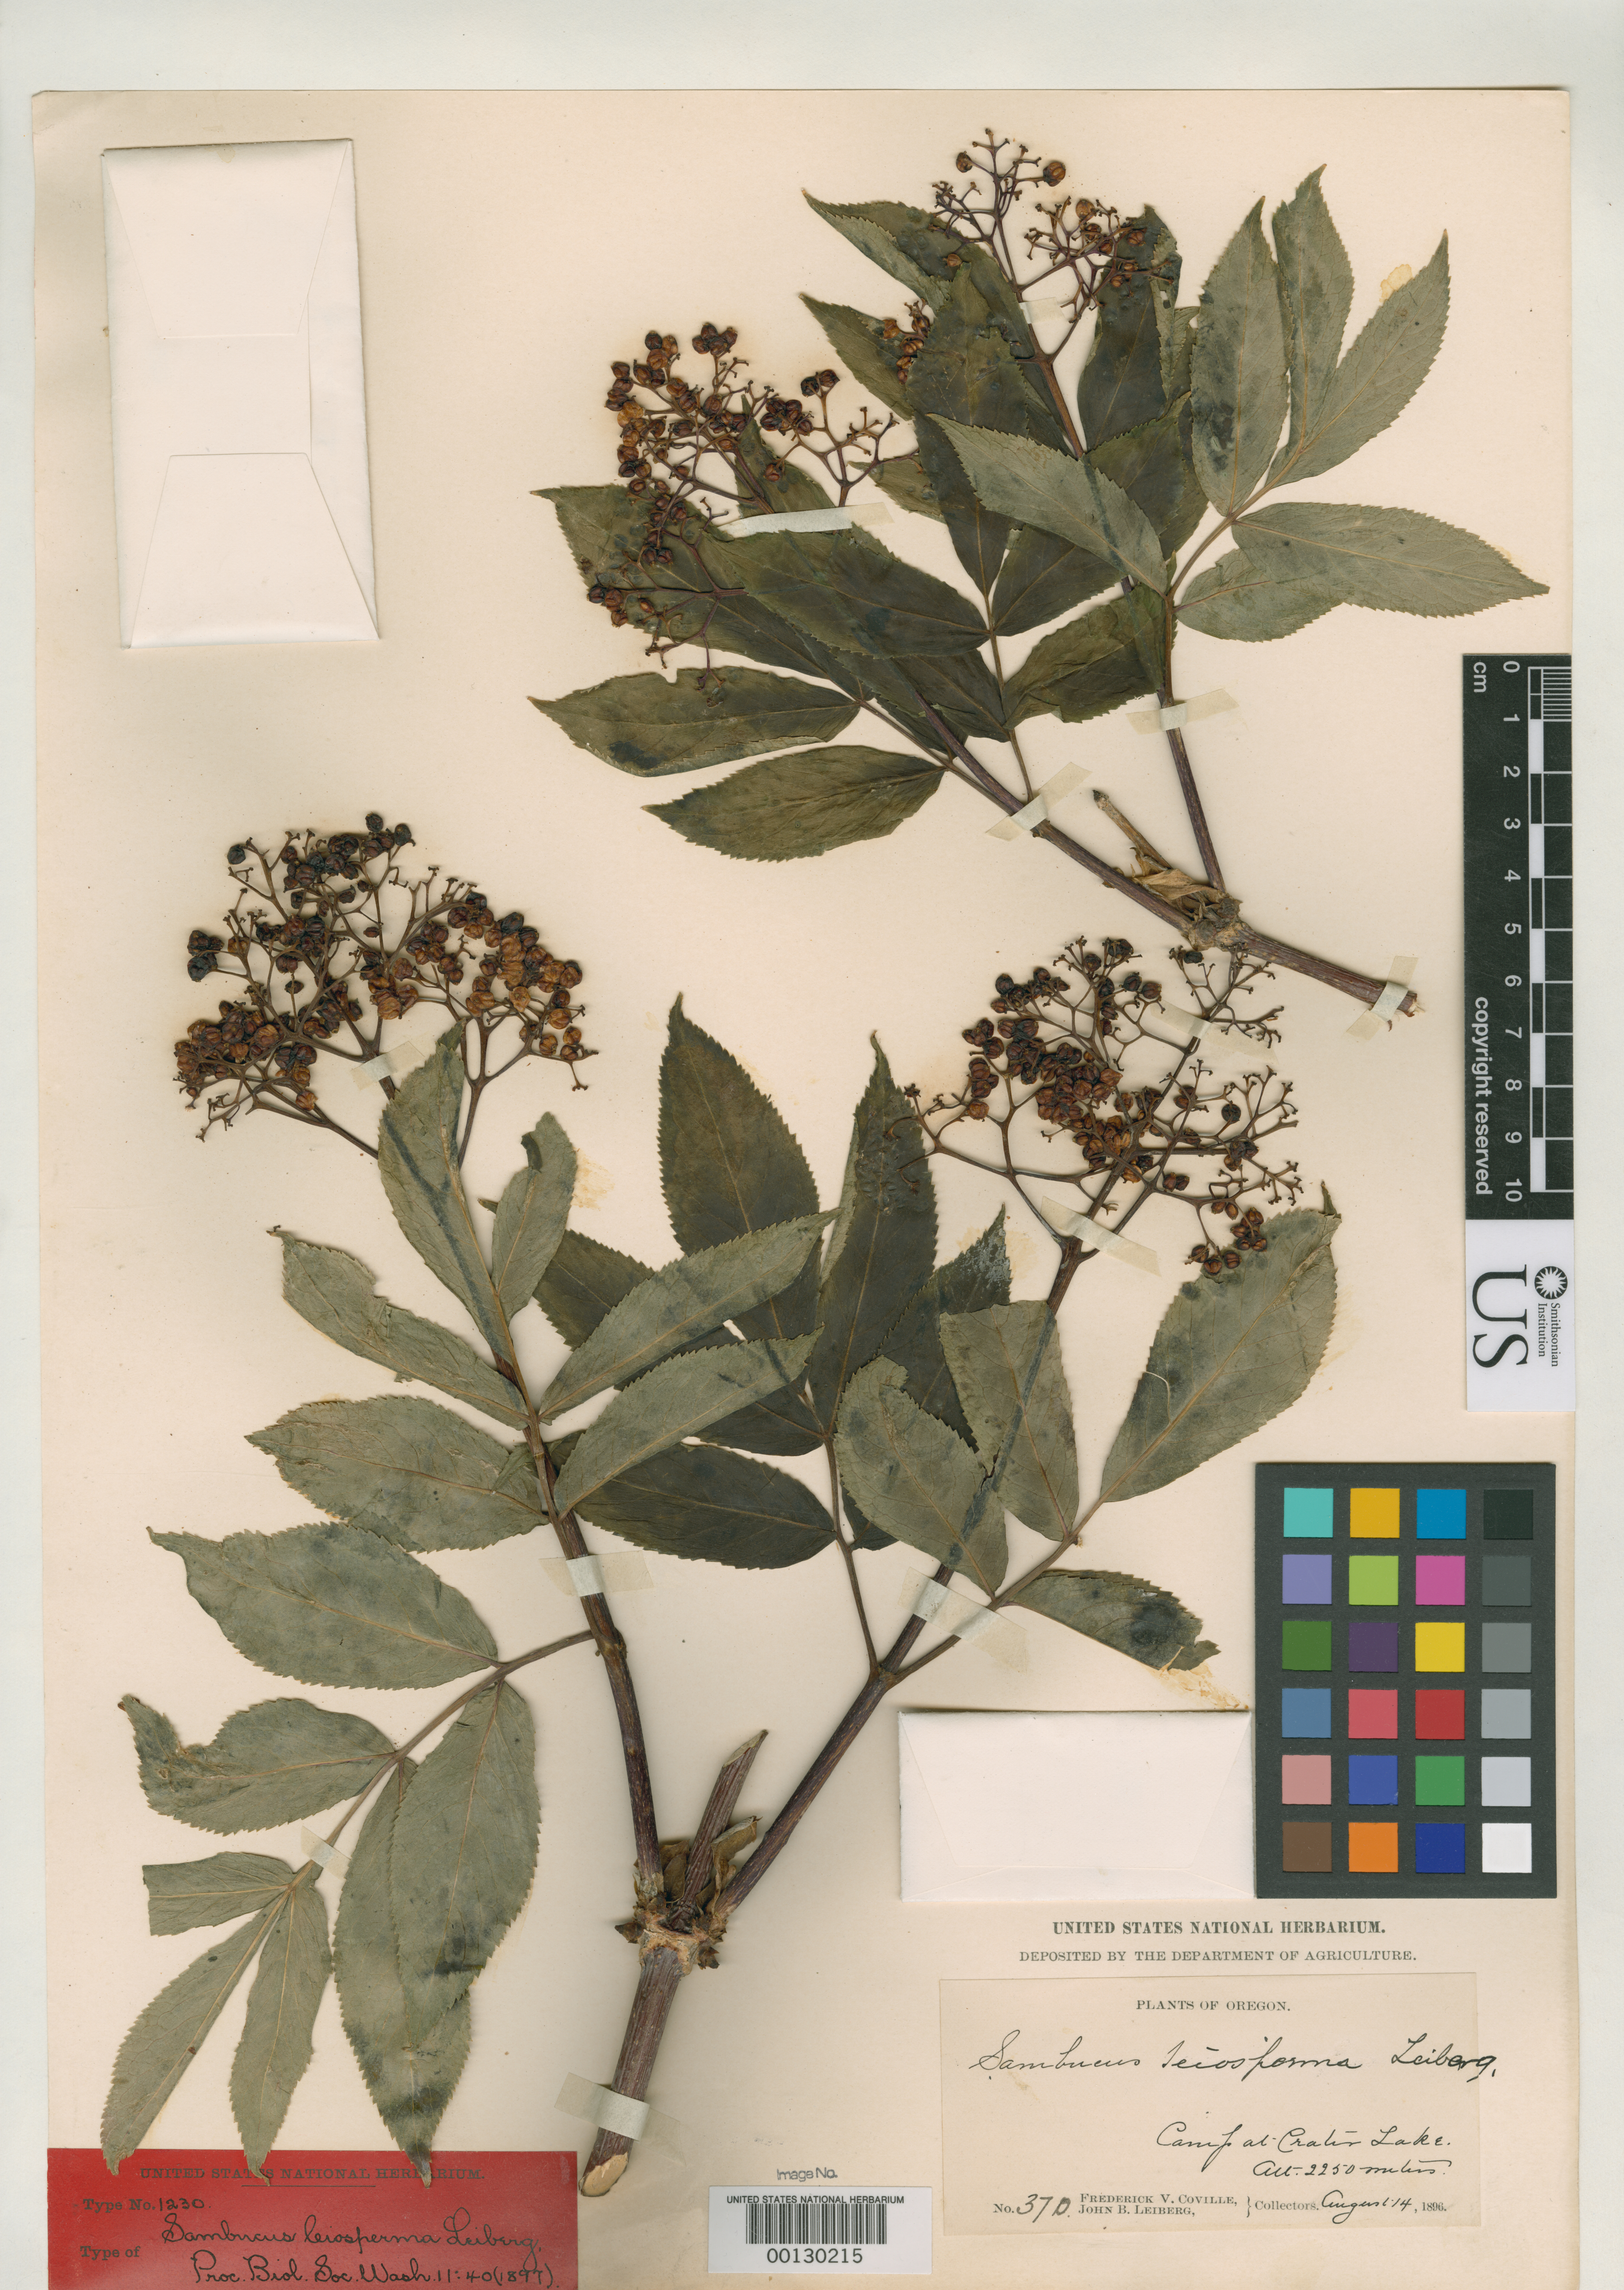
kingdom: Plantae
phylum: Tracheophyta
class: Magnoliopsida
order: Dipsacales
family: Viburnaceae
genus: Sambucus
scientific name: Sambucus leiosperma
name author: Leiberg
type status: Holotype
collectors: F. V. Coville & J. Leiberg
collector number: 370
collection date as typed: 14 Aug 1896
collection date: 1896-08-14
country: United States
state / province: Oregon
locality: Crater Lake.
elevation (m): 2230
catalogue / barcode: US 275990